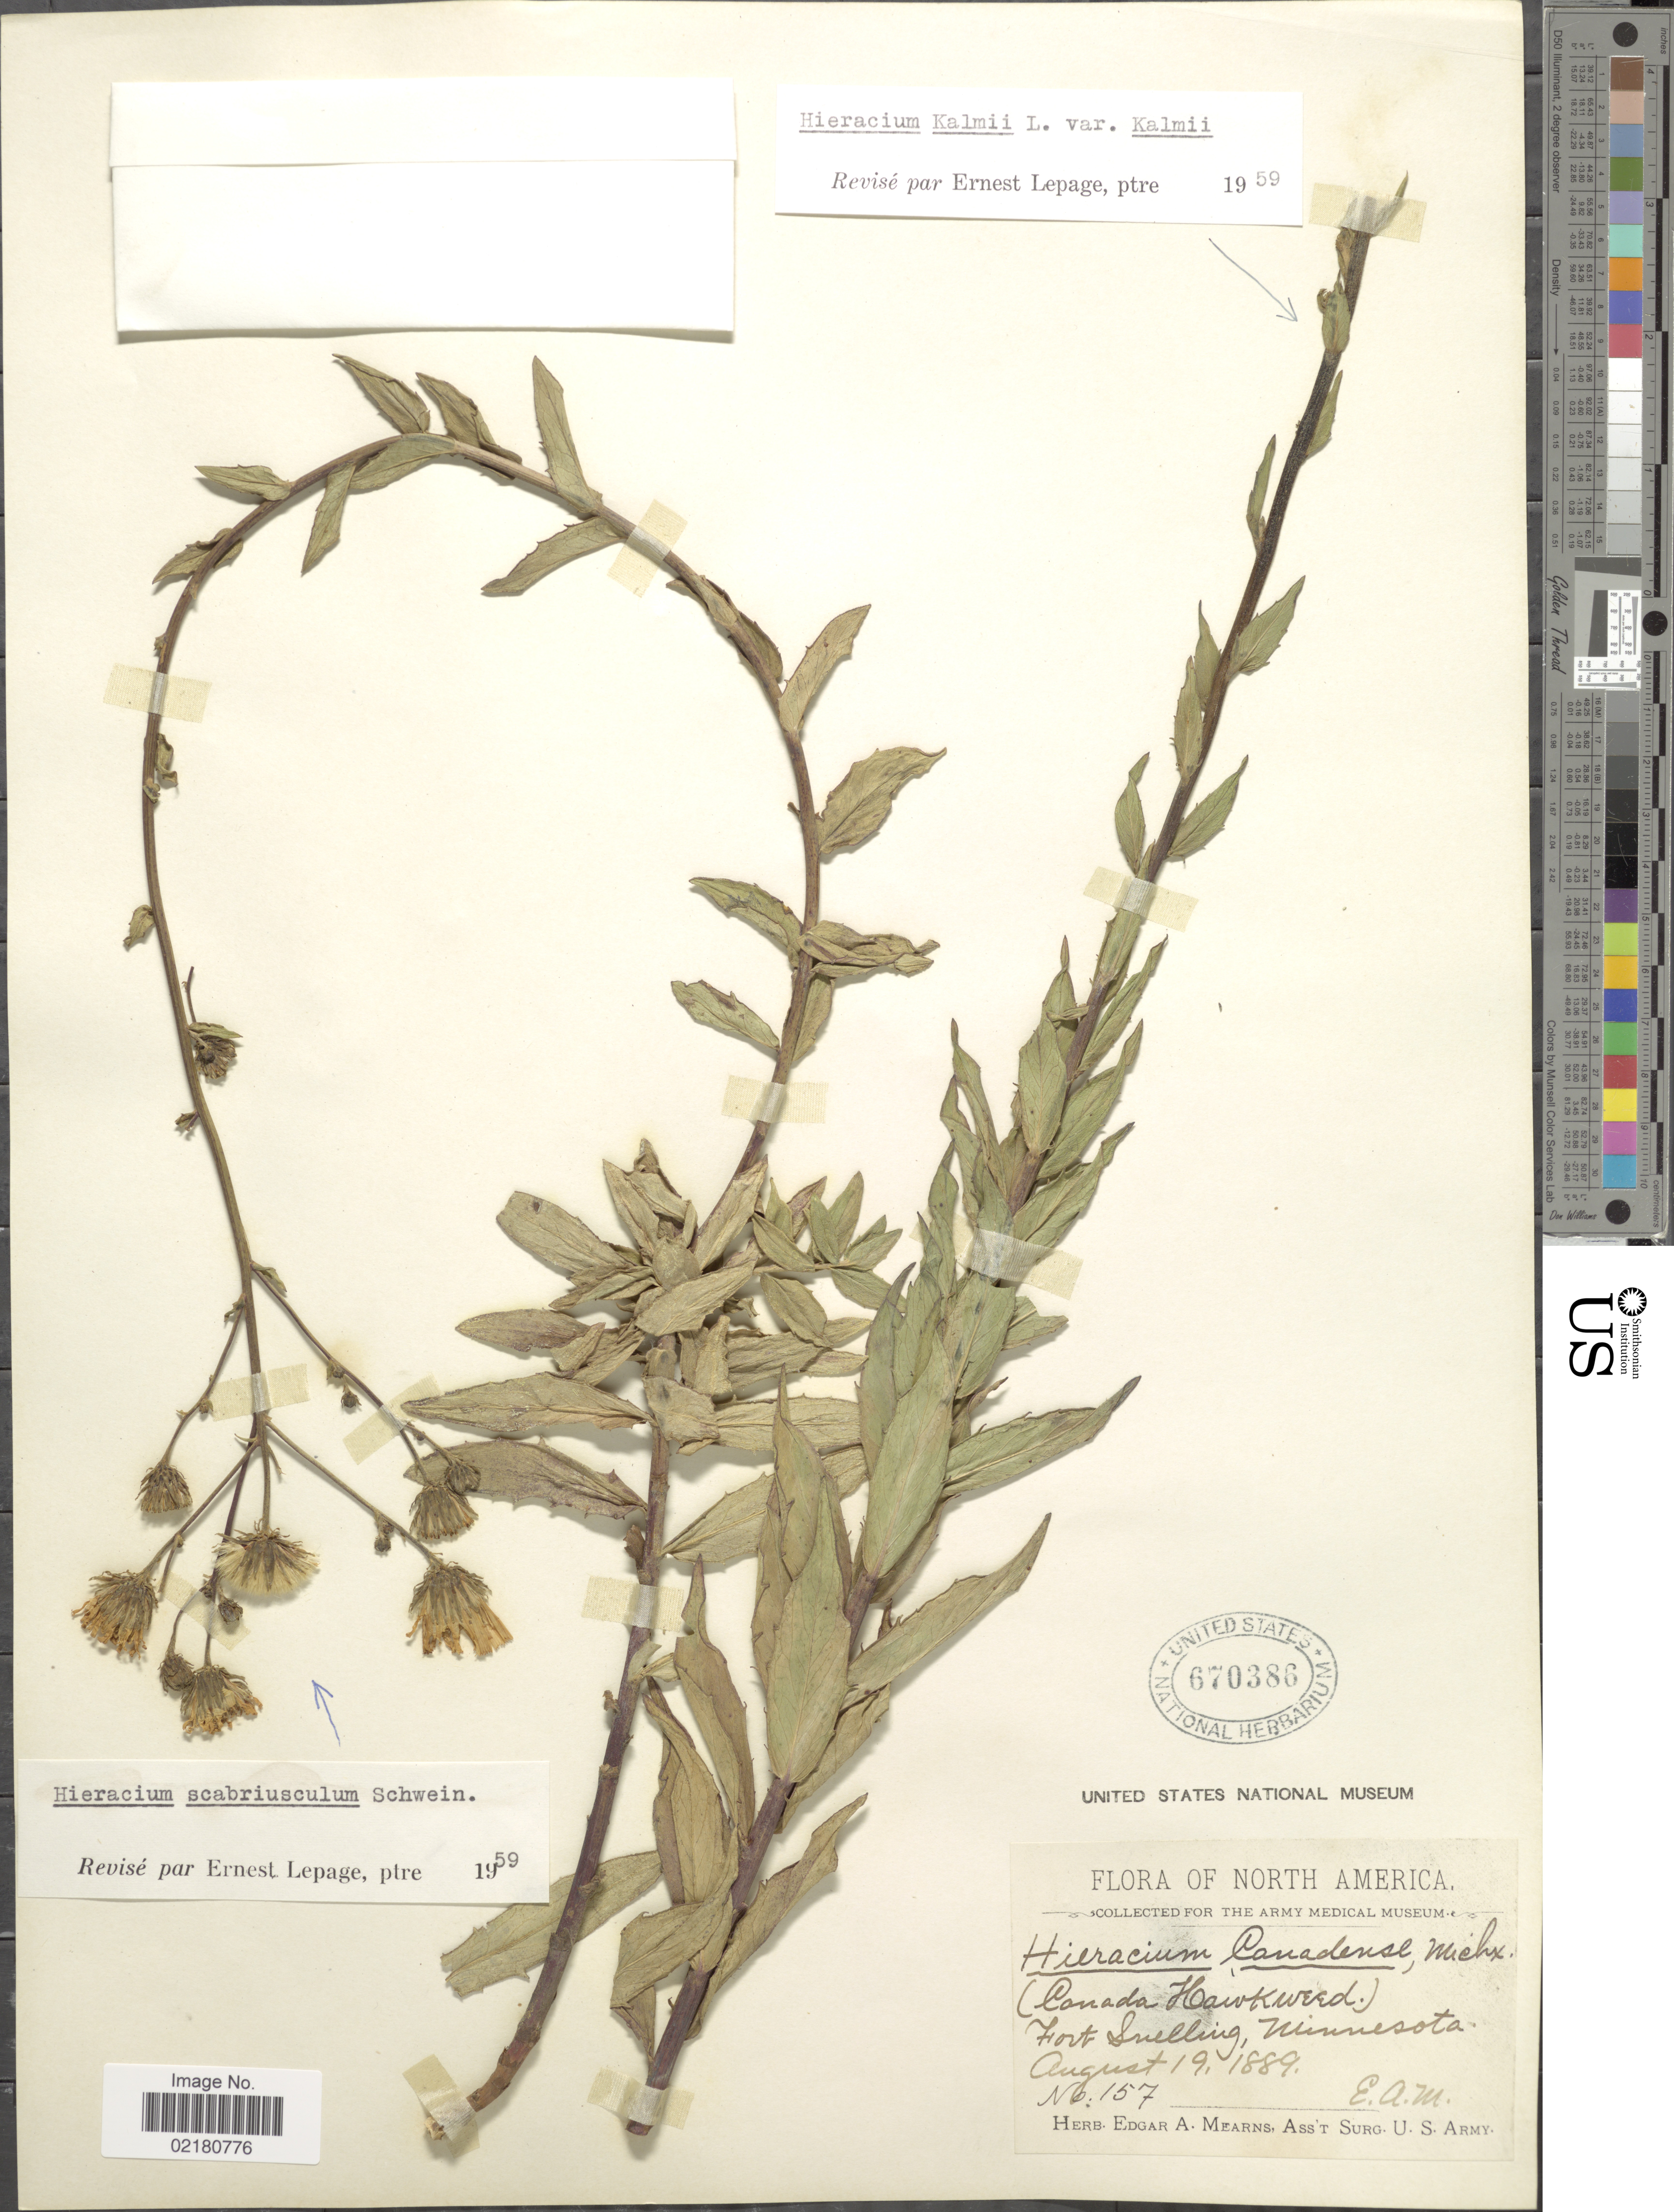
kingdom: Plantae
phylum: Tracheophyta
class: Magnoliopsida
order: Asterales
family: Asteraceae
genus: Hieracium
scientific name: Hieracium umbellatum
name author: L.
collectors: E. A. Mearns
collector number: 157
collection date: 1889-08-19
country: United States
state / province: Minnesota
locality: North America, Fort Snelling, Minnensota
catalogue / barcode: US 670386